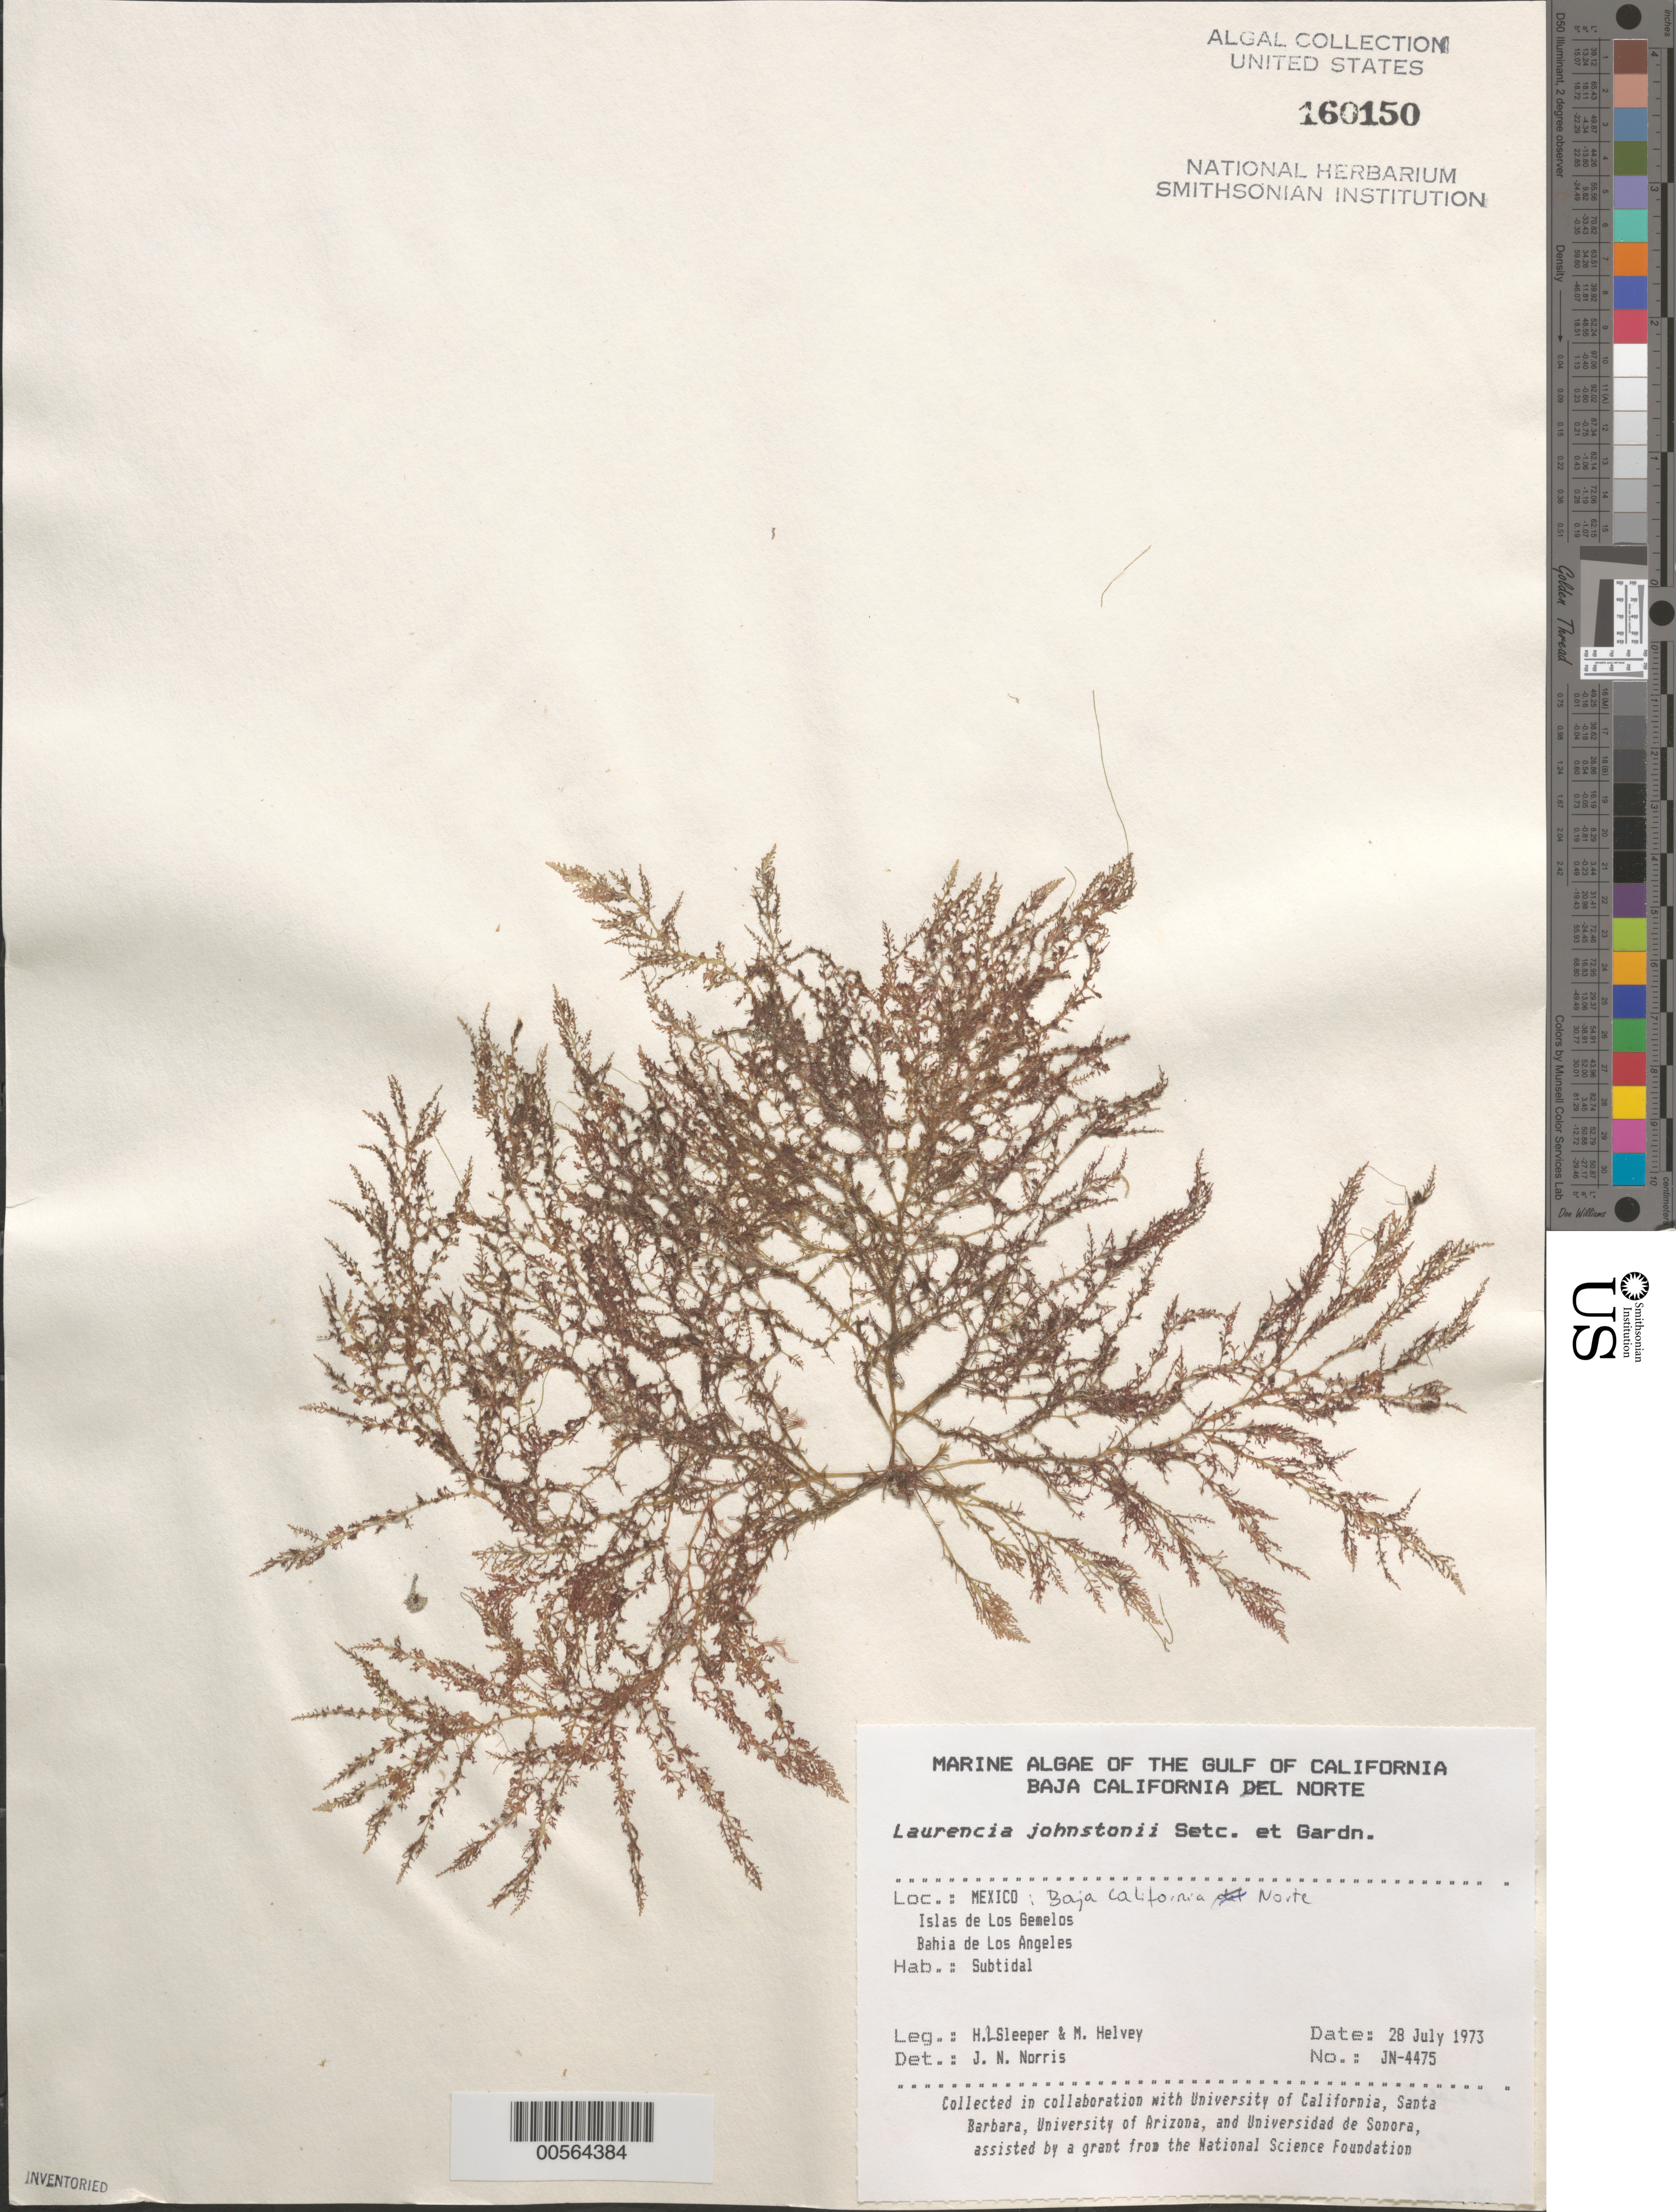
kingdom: Plantae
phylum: Rhodophyta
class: Florideophyceae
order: Ceramiales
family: Rhodomelaceae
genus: Laurencia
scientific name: Laurencia johnstonii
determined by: Norris, James N.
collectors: H. Sleeper & M. Helvey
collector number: JN-4475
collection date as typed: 28 Jul 1973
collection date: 1973-07-28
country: Mexico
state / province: Baja California Norte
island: Isla de Los Gemelitos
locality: Bahia de los Angeles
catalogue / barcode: US 160150